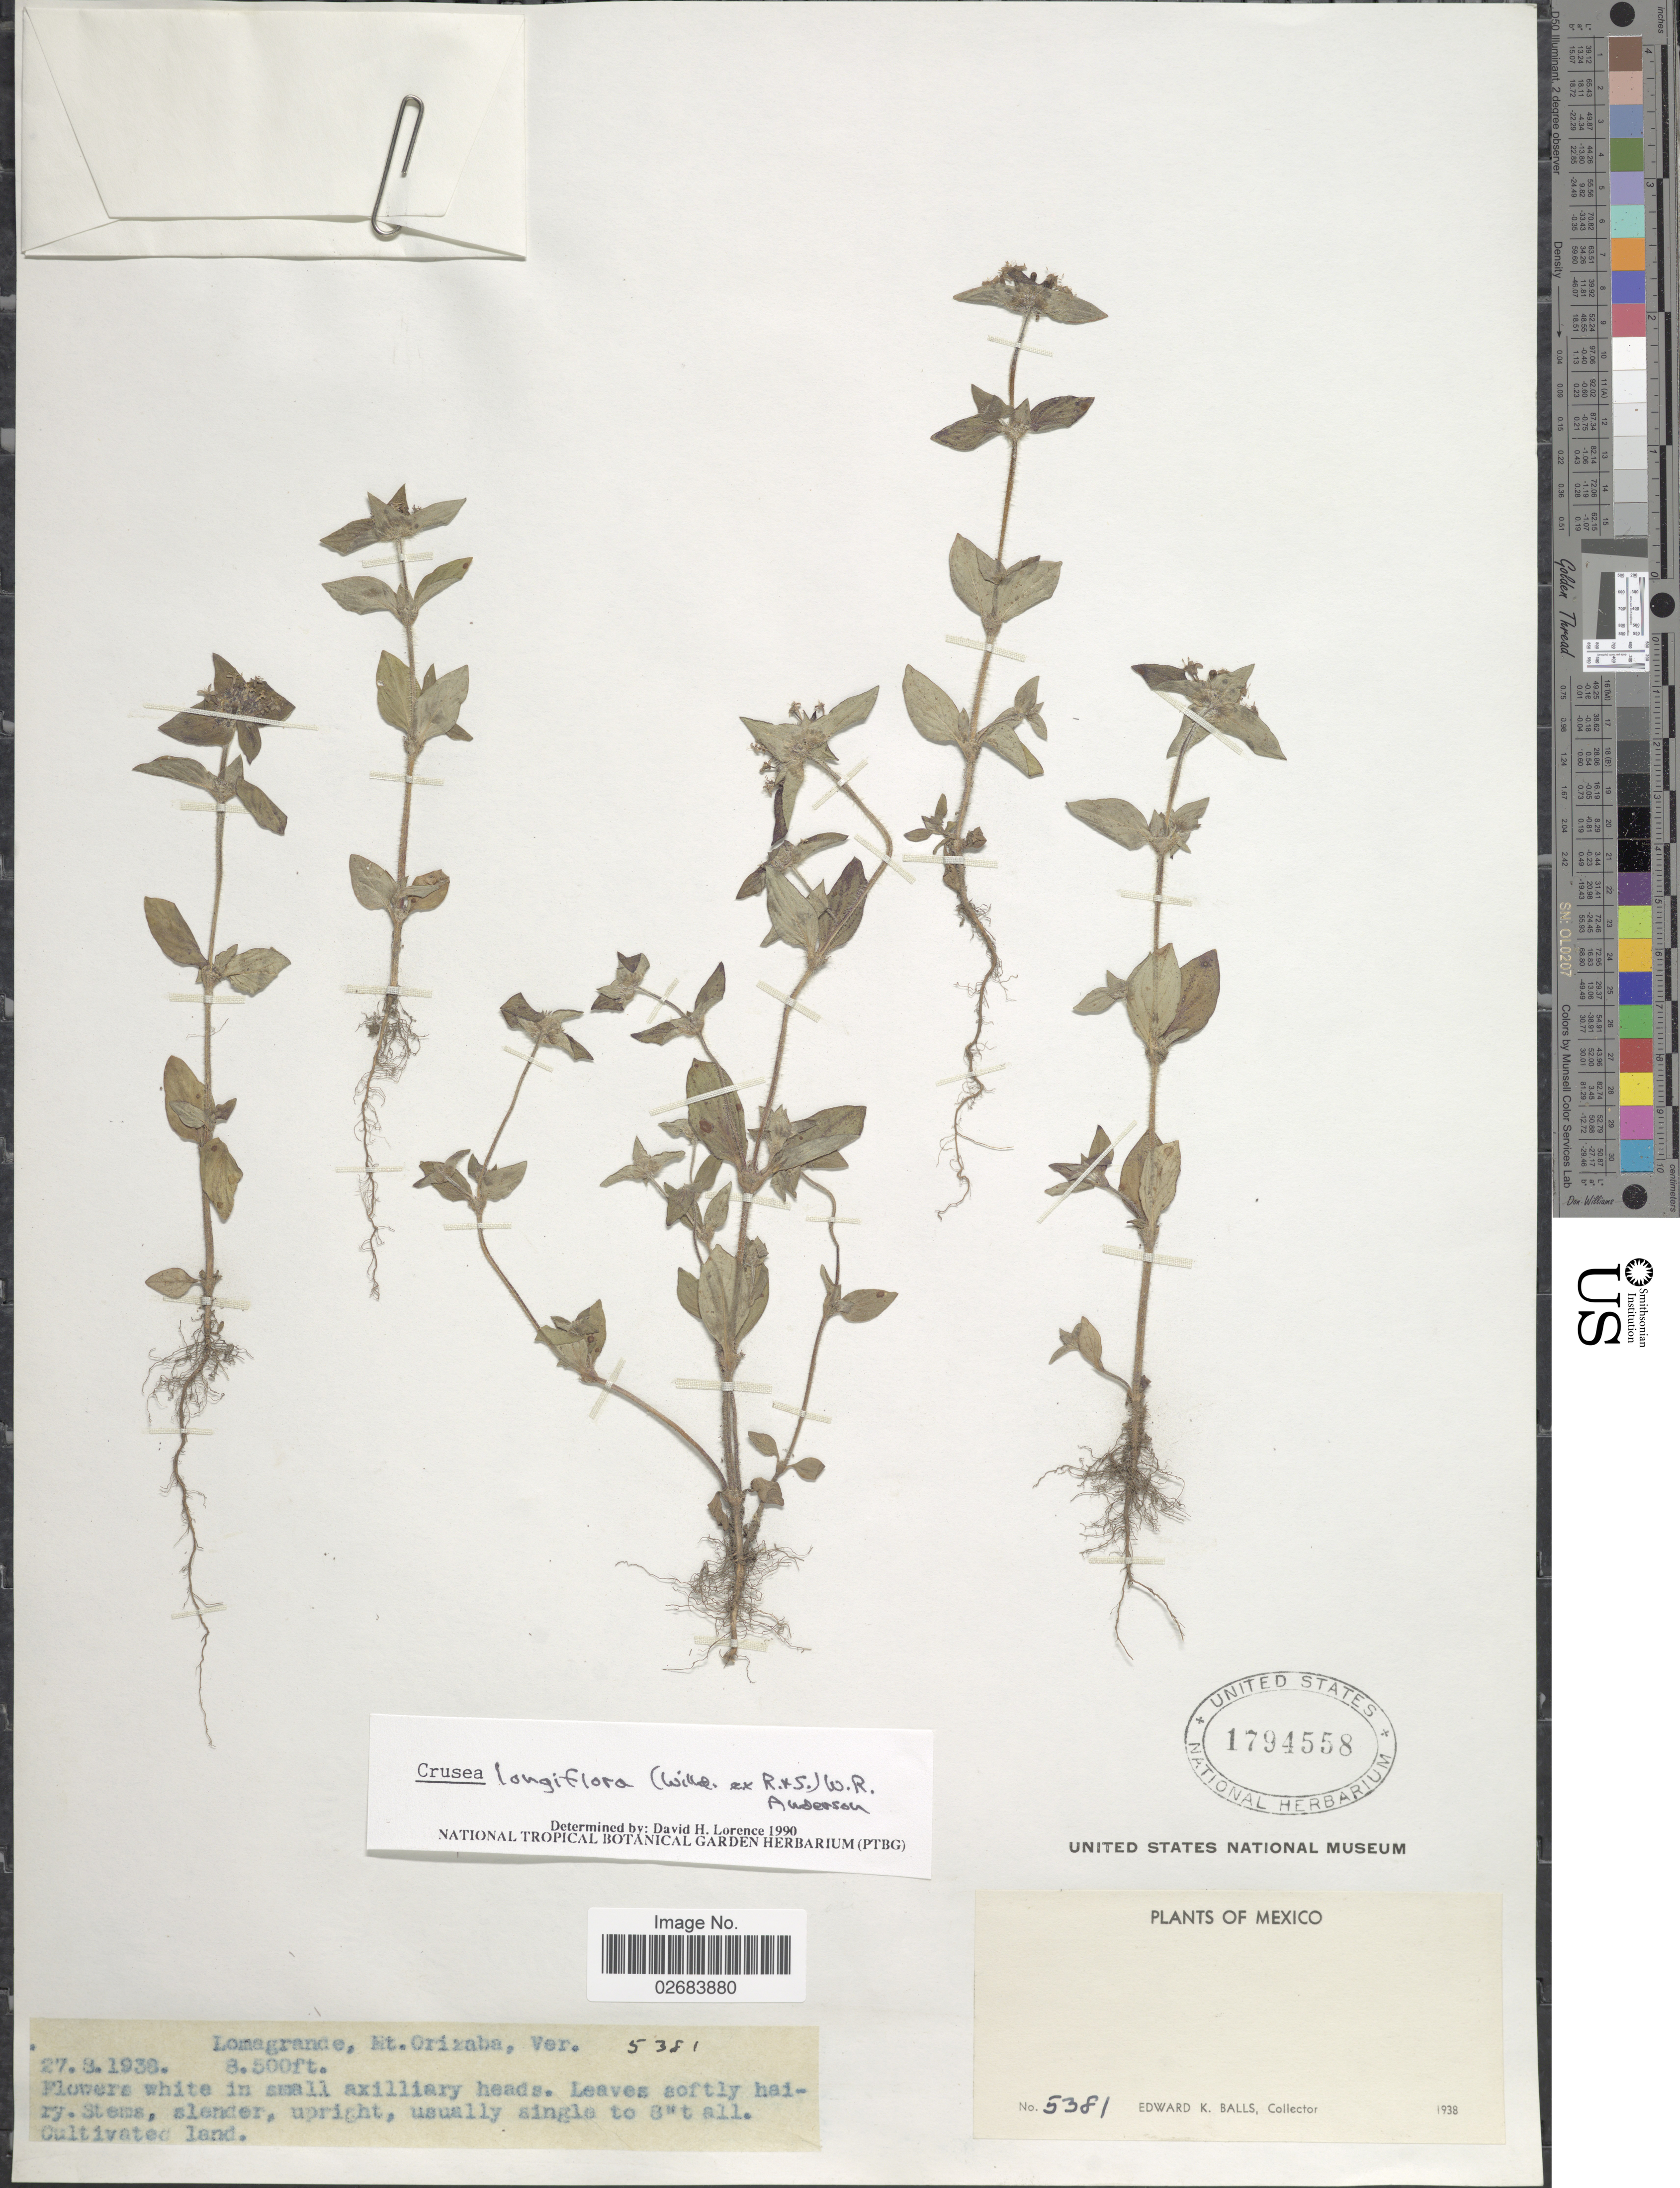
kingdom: Plantae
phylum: Tracheophyta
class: Magnoliopsida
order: Gentianales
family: Rubiaceae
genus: Crusea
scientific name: Crusea longiflora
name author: (Willd. ex Roem. & Schult.) W.R. Anderson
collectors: E. K. Balls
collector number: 5381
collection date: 1938-08-27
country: Mexico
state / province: Veracruz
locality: Lomagrande, Mt. Orizaba, Ver., cultivated land.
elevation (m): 2591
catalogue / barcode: US 1794558